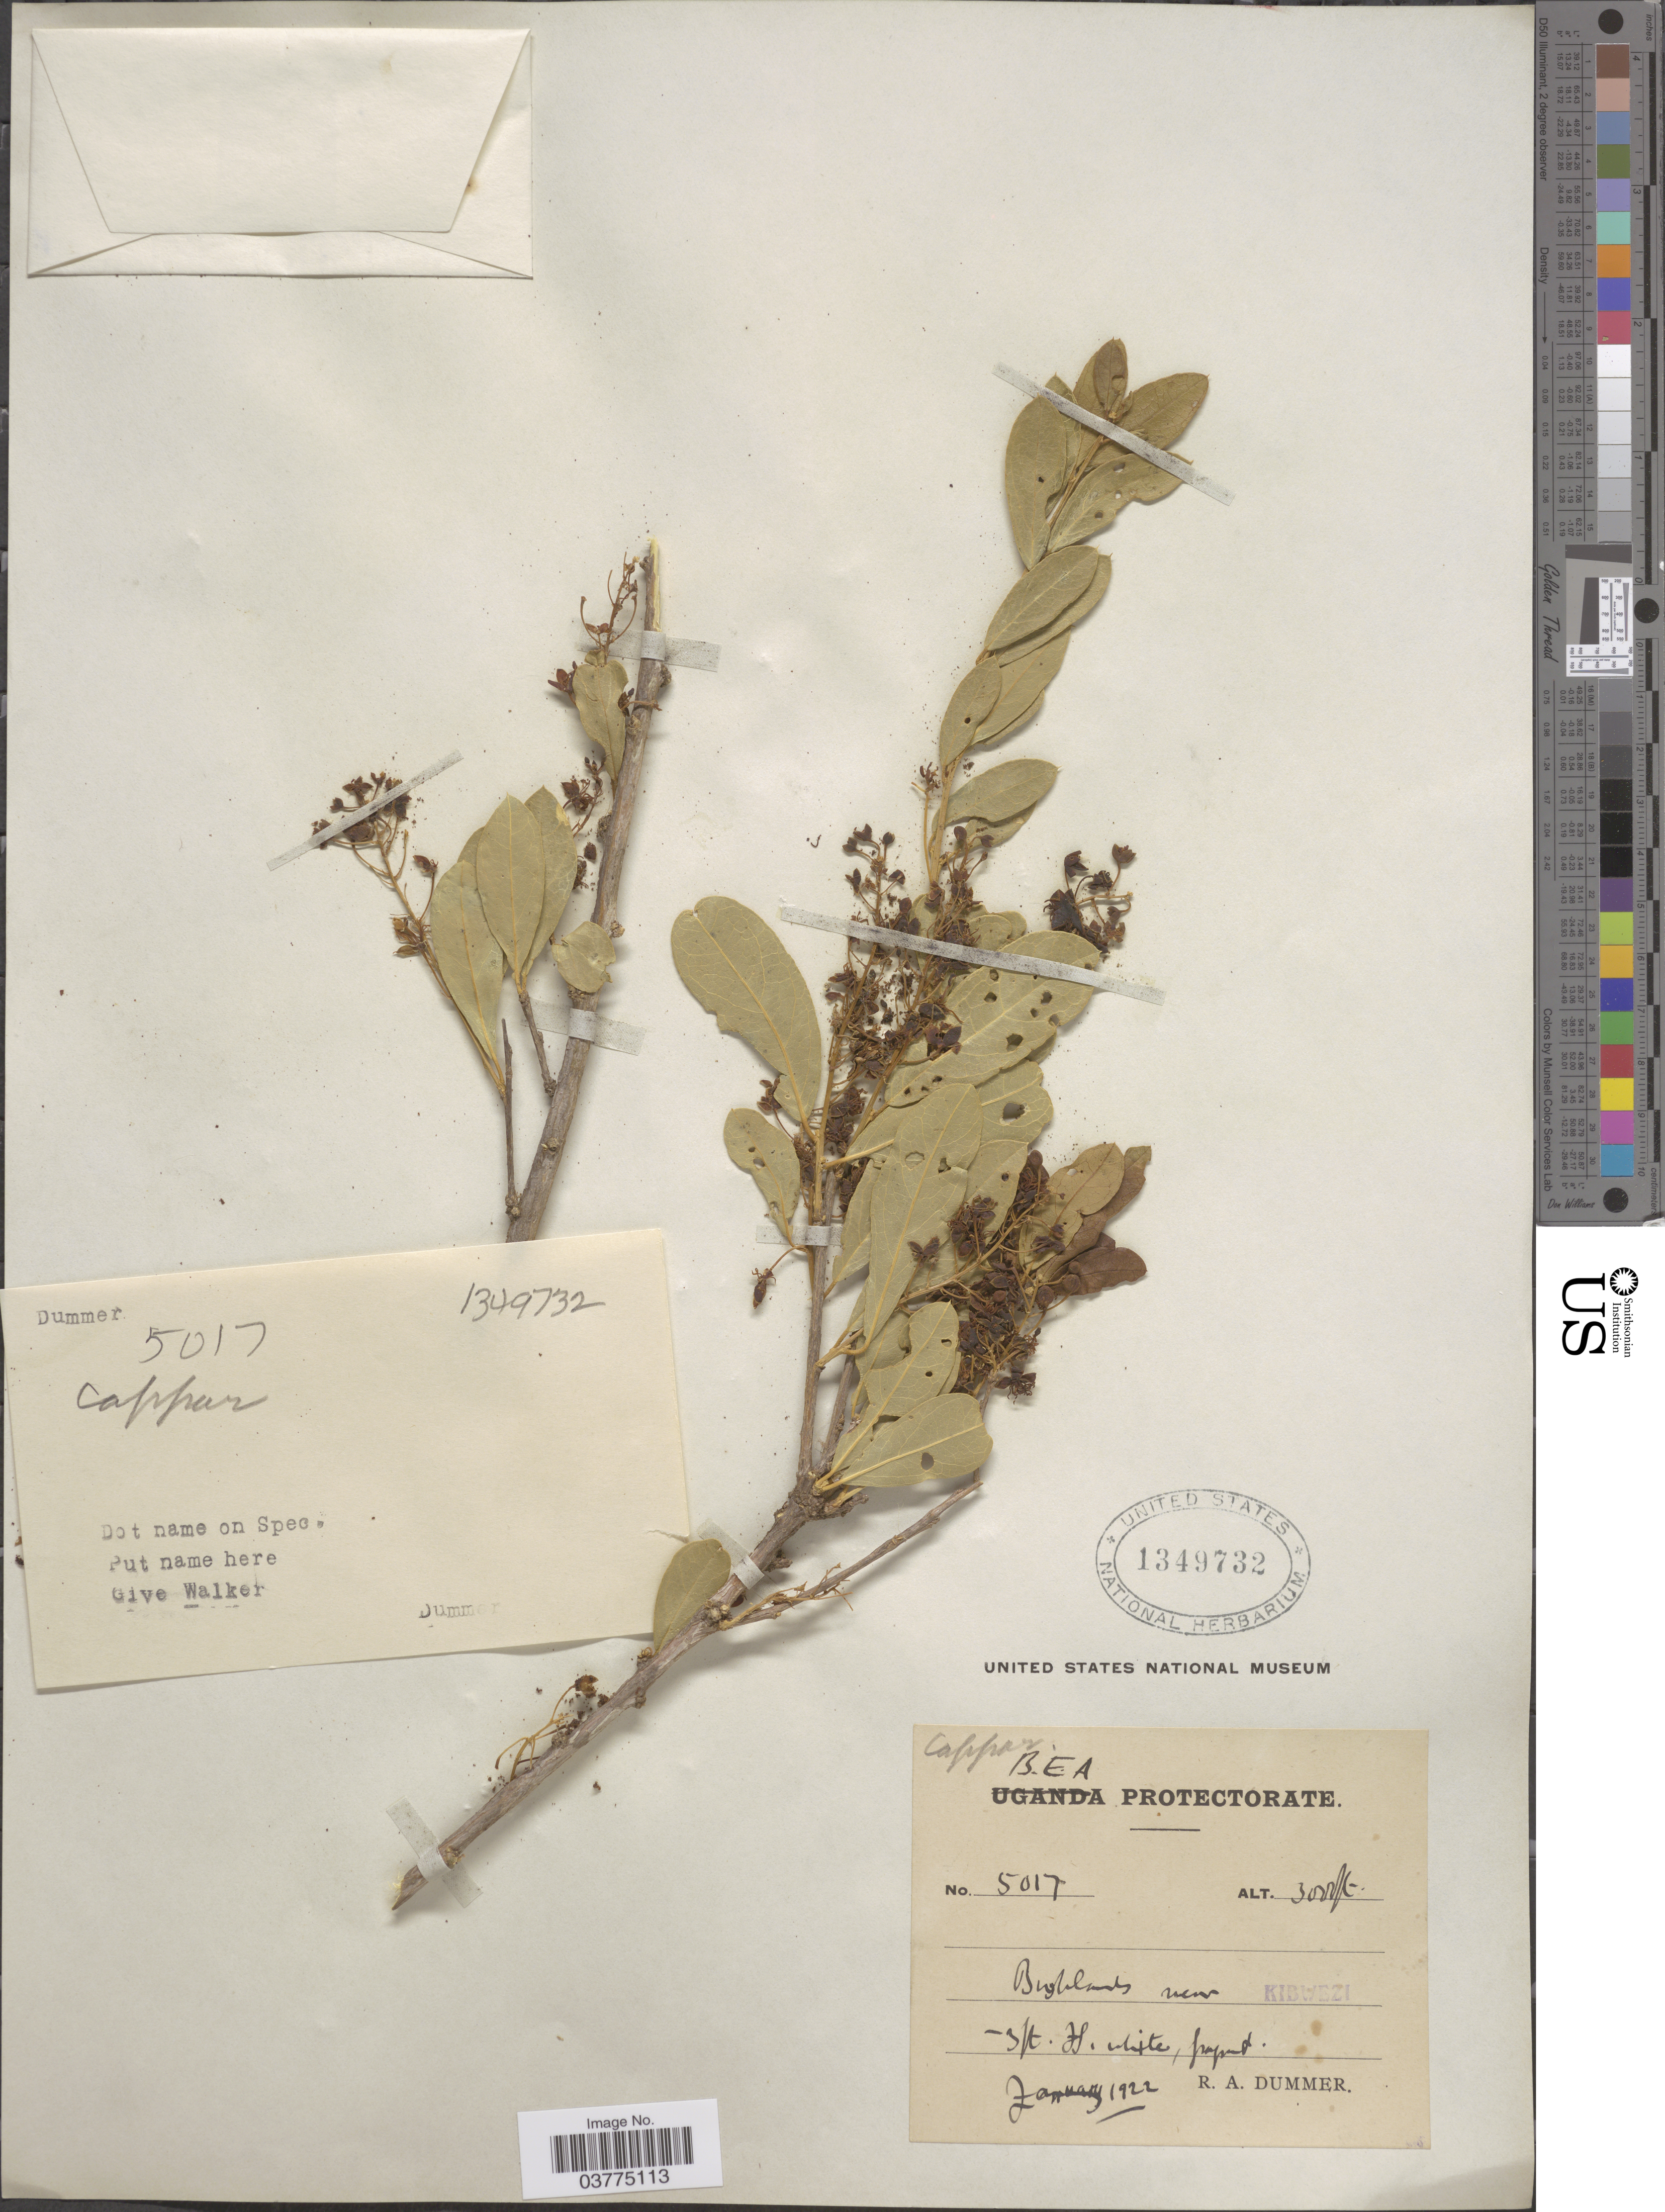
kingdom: Plantae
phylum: Tracheophyta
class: Magnoliopsida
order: Brassicales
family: Capparaceae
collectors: R. Dümmer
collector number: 5017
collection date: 1922-01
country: Kenya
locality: B.E.A. Protectorate. [illegible text] near Kibwezi.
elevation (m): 914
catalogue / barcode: US 1349732